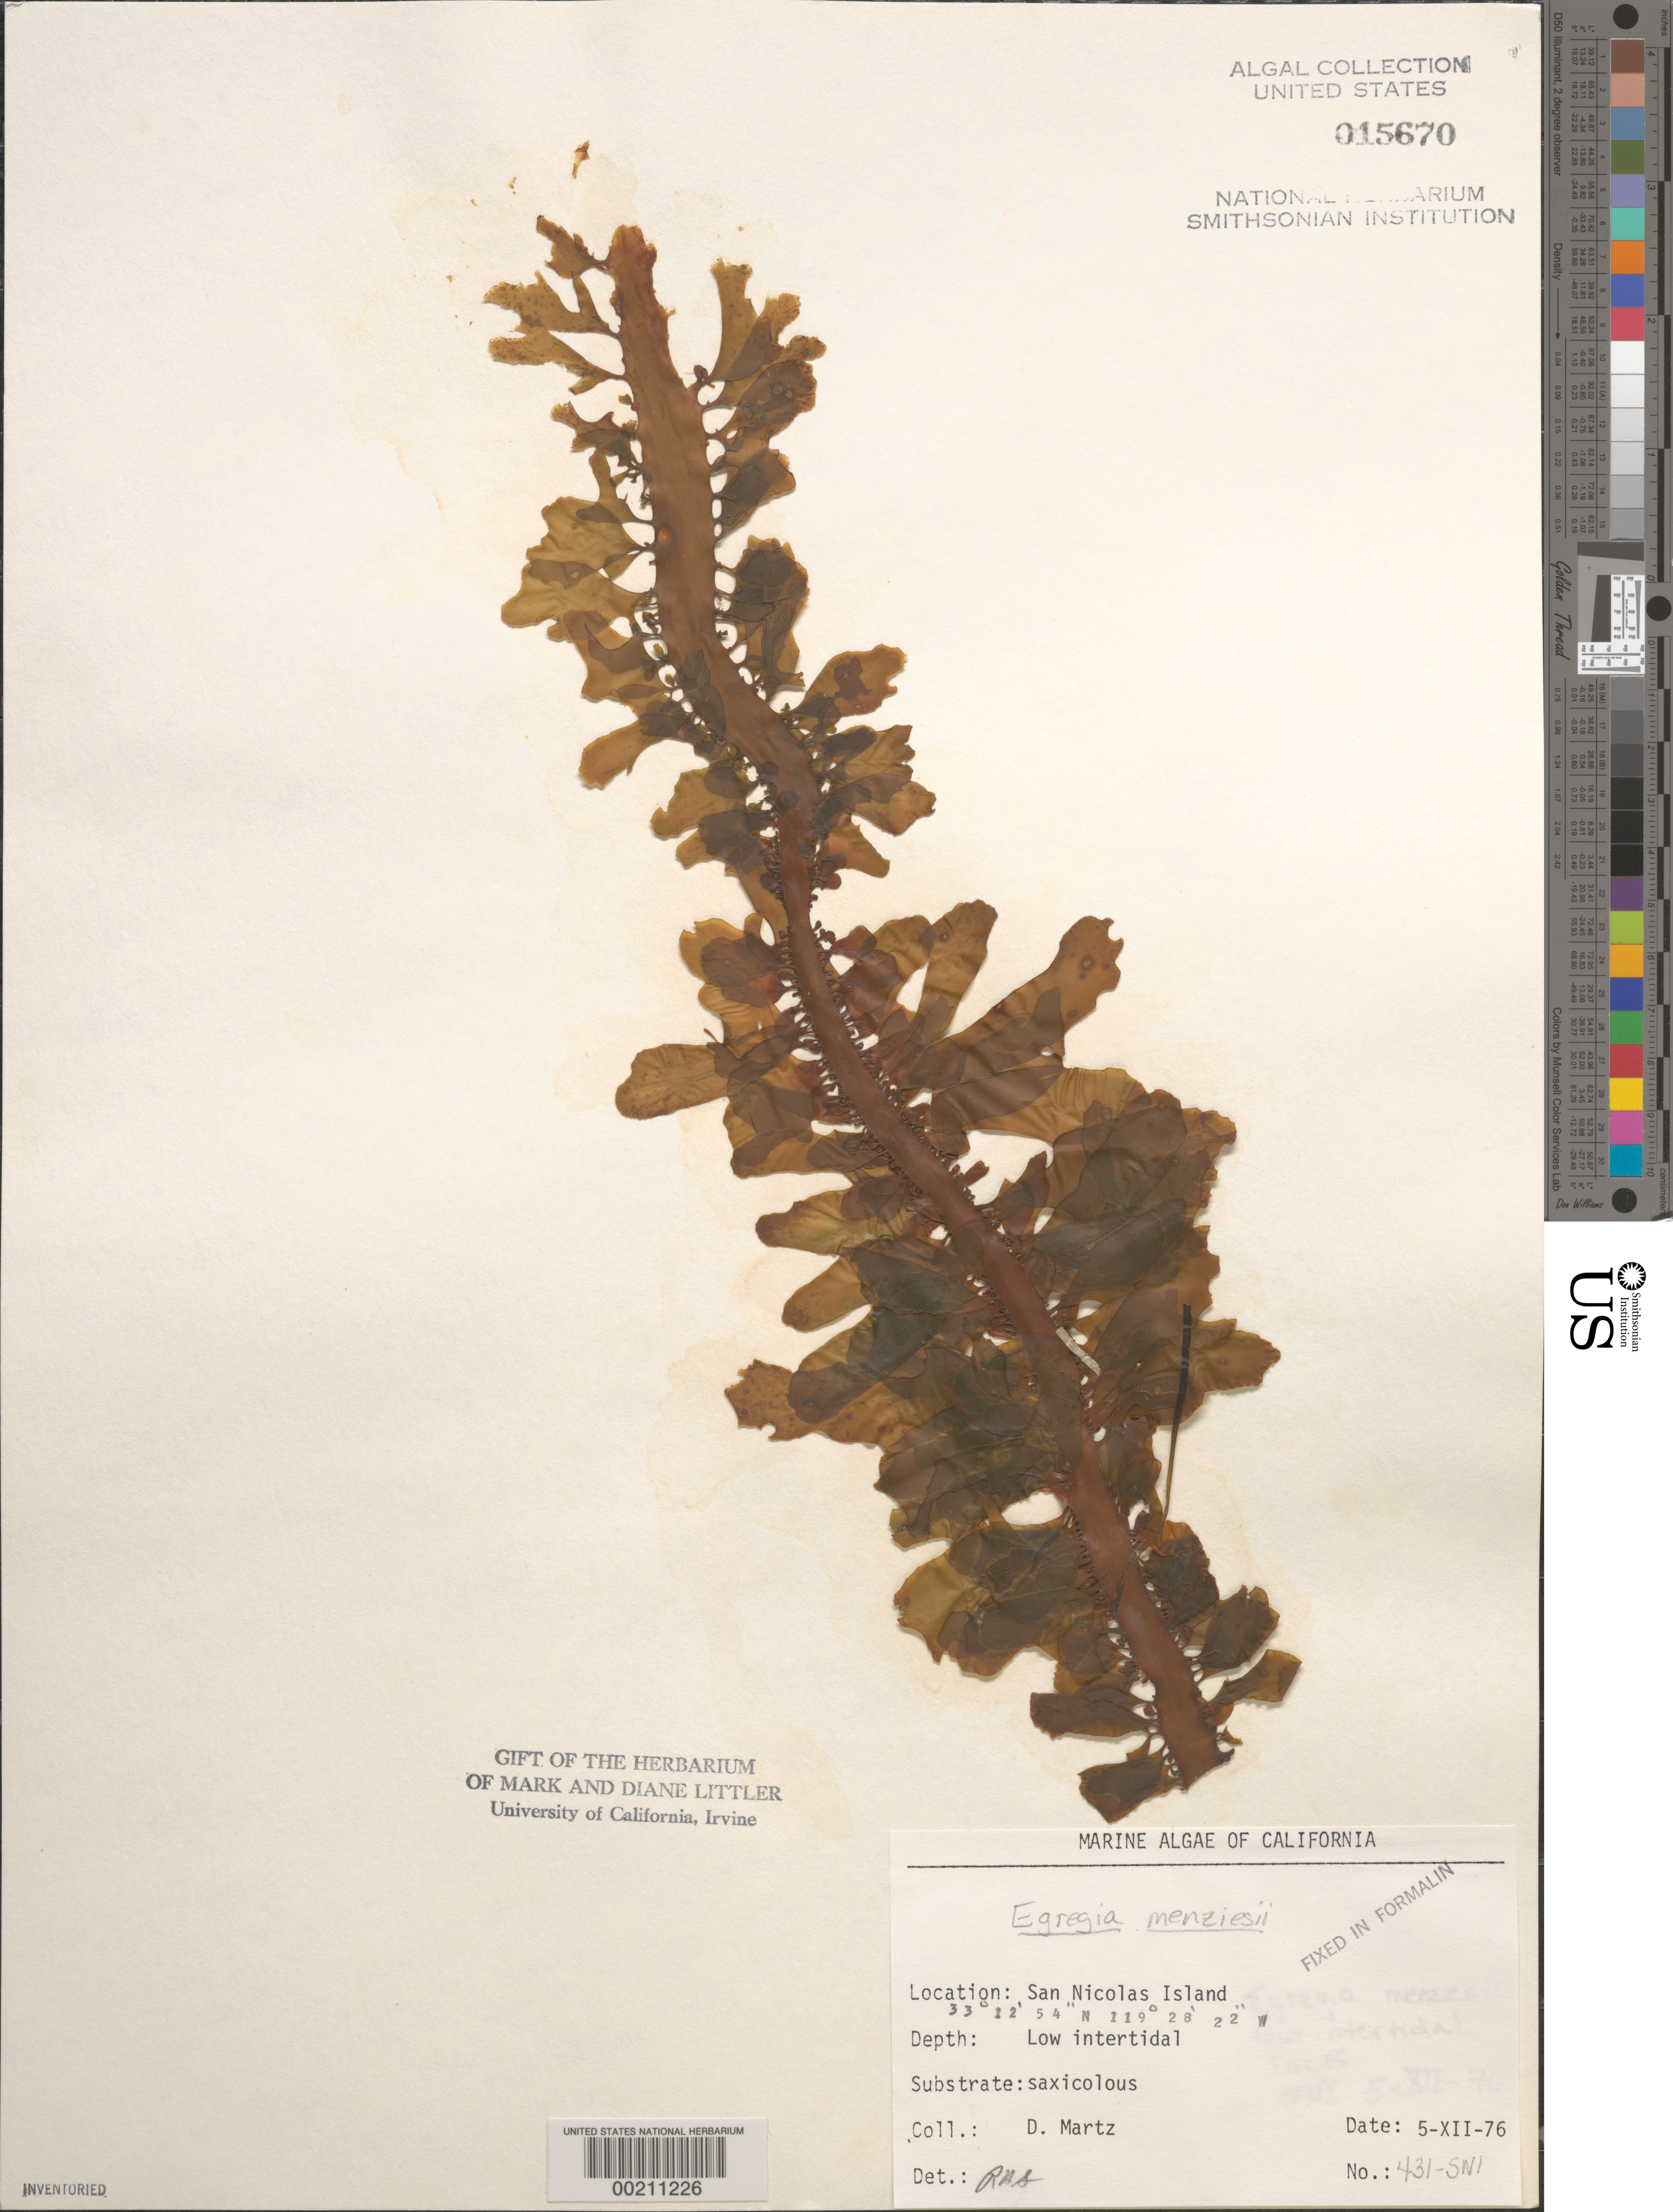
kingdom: Chromista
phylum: Ochrophyta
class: Phaeophyceae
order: Laminariales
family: Lessoniaceae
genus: Egregia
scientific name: Egregia menziesii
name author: (Turner) Aresch.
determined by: Sims, Robert H.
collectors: D. Martz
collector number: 431-sni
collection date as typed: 05 Dec 1976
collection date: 1976-12-05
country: United States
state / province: California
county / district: Ventura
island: San Nicolas Island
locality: Dutch Harbor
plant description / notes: BLM-SOCALBIGHT Rocky Intertidal Survey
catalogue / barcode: US 15670